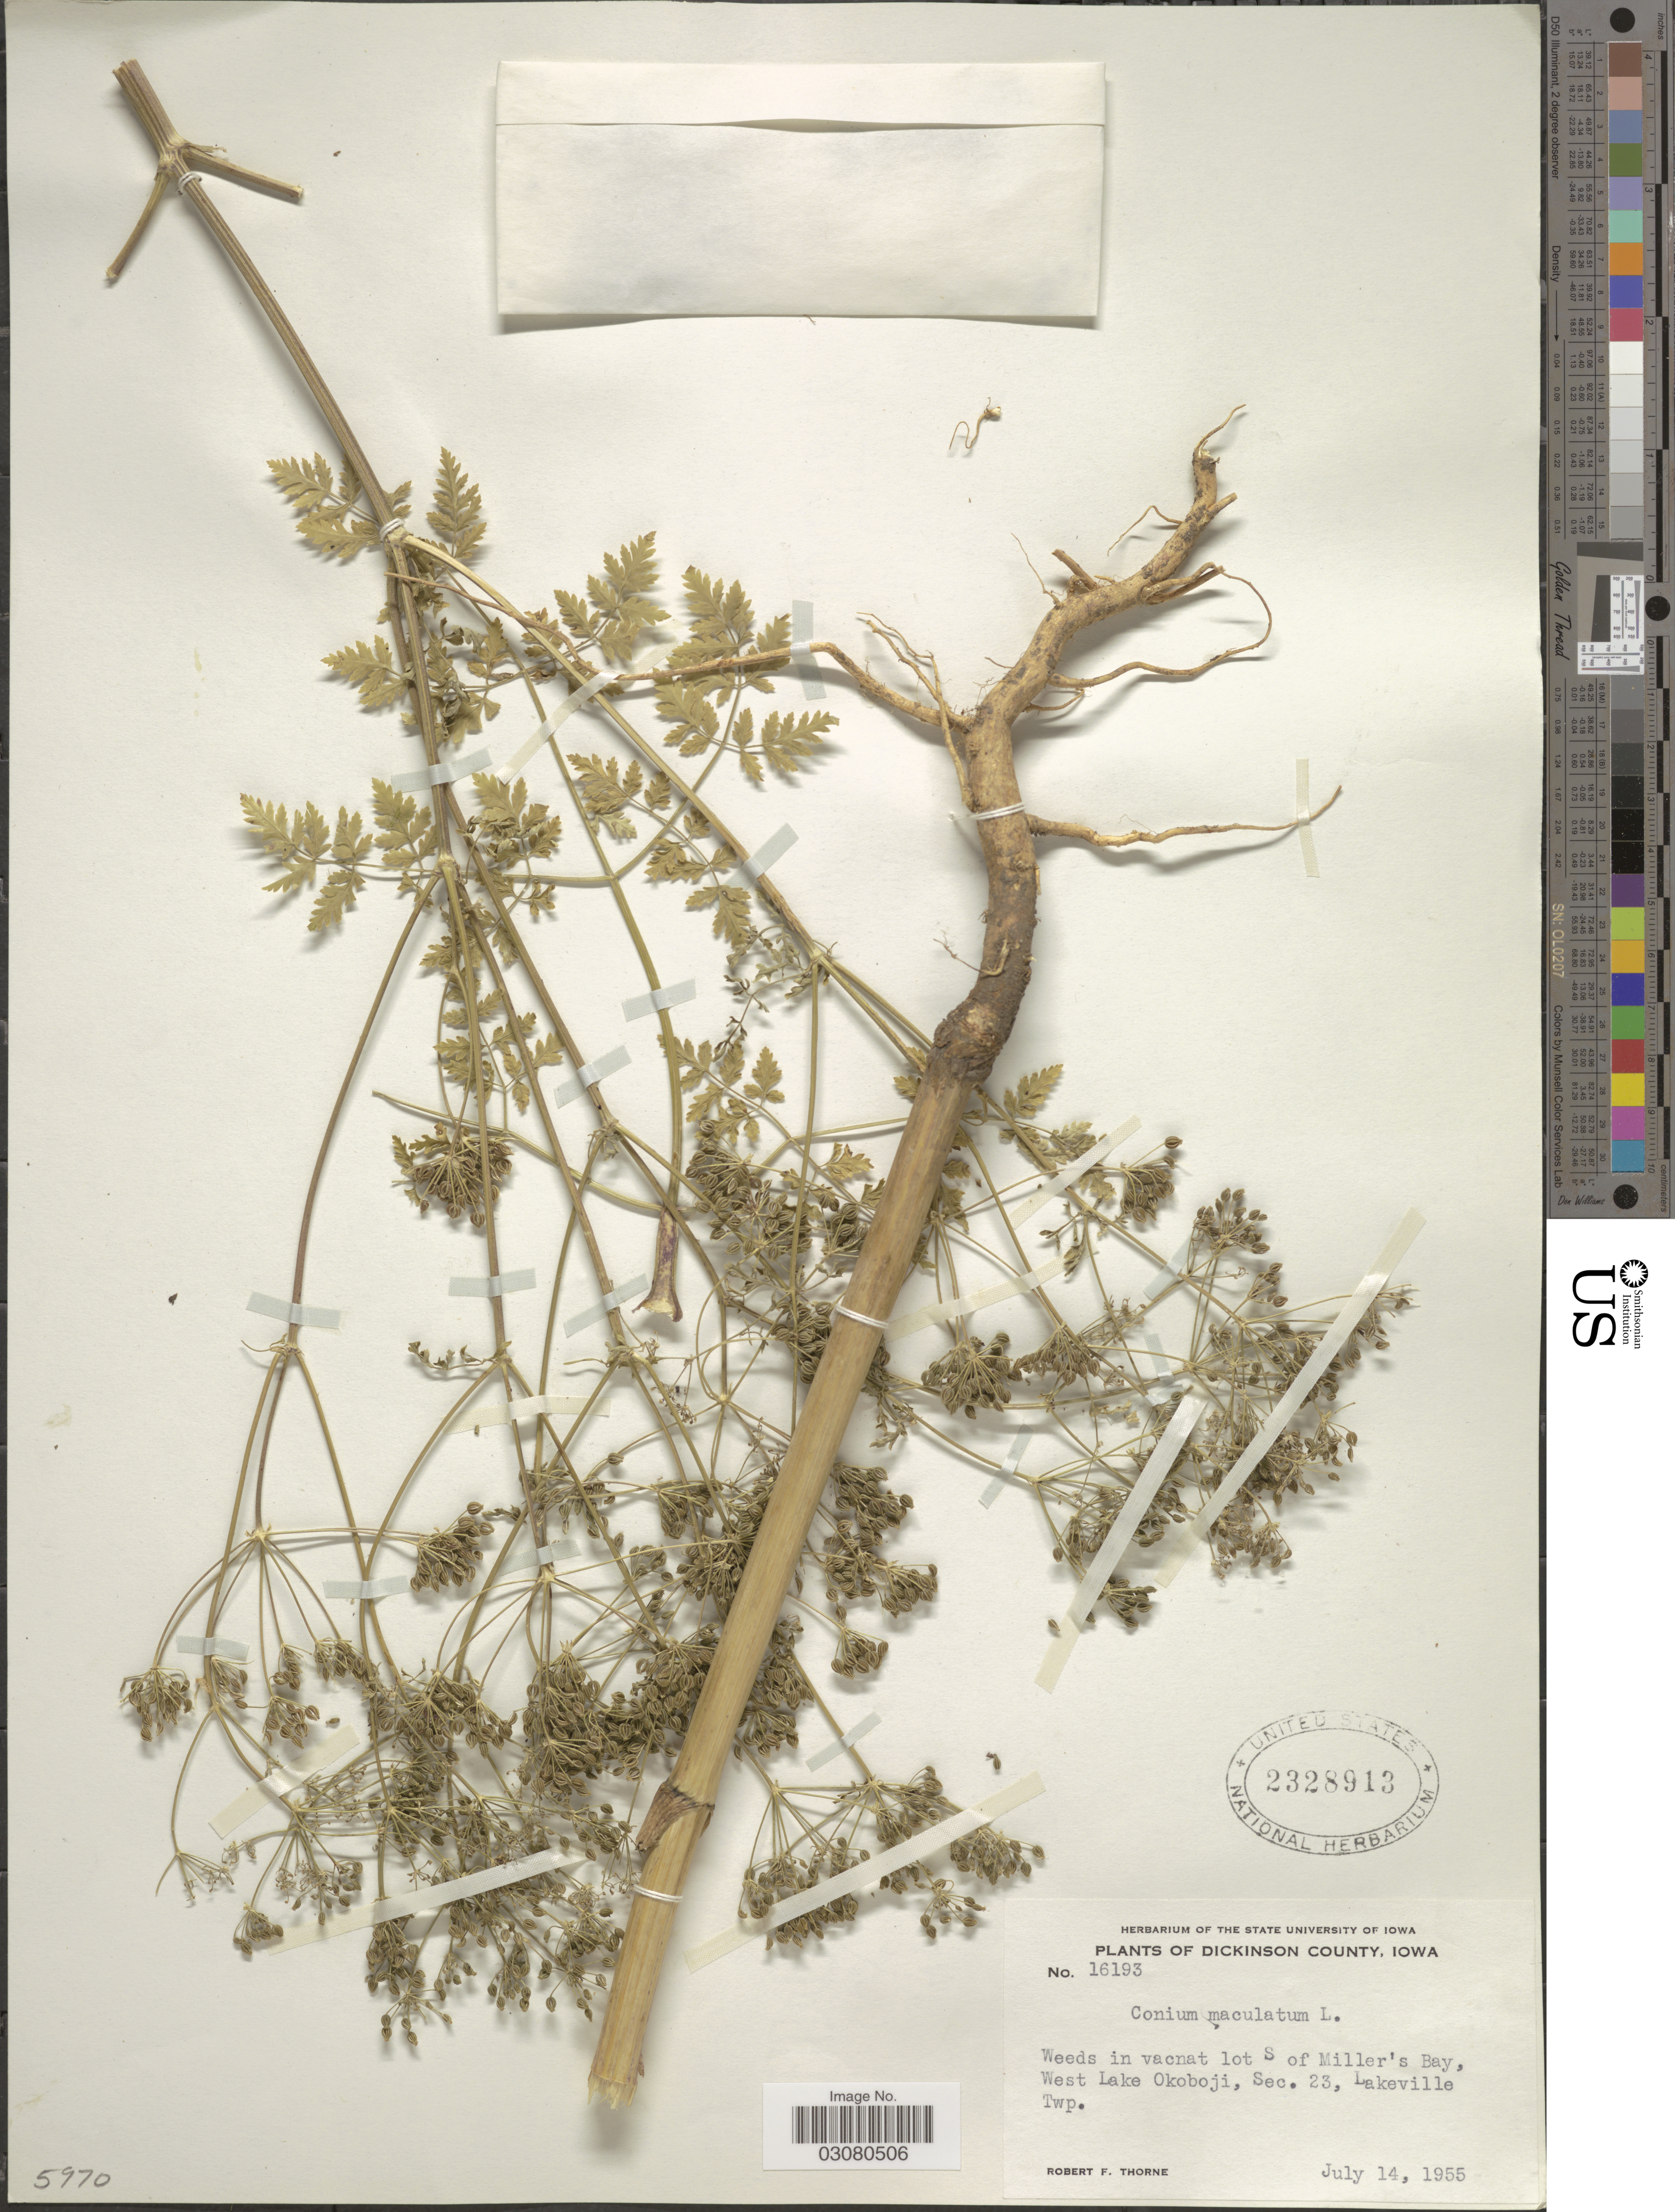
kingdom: Plantae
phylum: Tracheophyta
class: Magnoliopsida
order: Apiales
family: Apiaceae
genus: Conium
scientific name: Conium maculatum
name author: L.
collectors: R. F. Thorne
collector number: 16193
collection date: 1955-07-14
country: United States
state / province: Iowa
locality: Dickinson County. Weeds in vacnat lot S of Miller's Bay, West Lake Okoboji, Sec. 23, Lakeville Twp.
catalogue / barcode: US 2328913